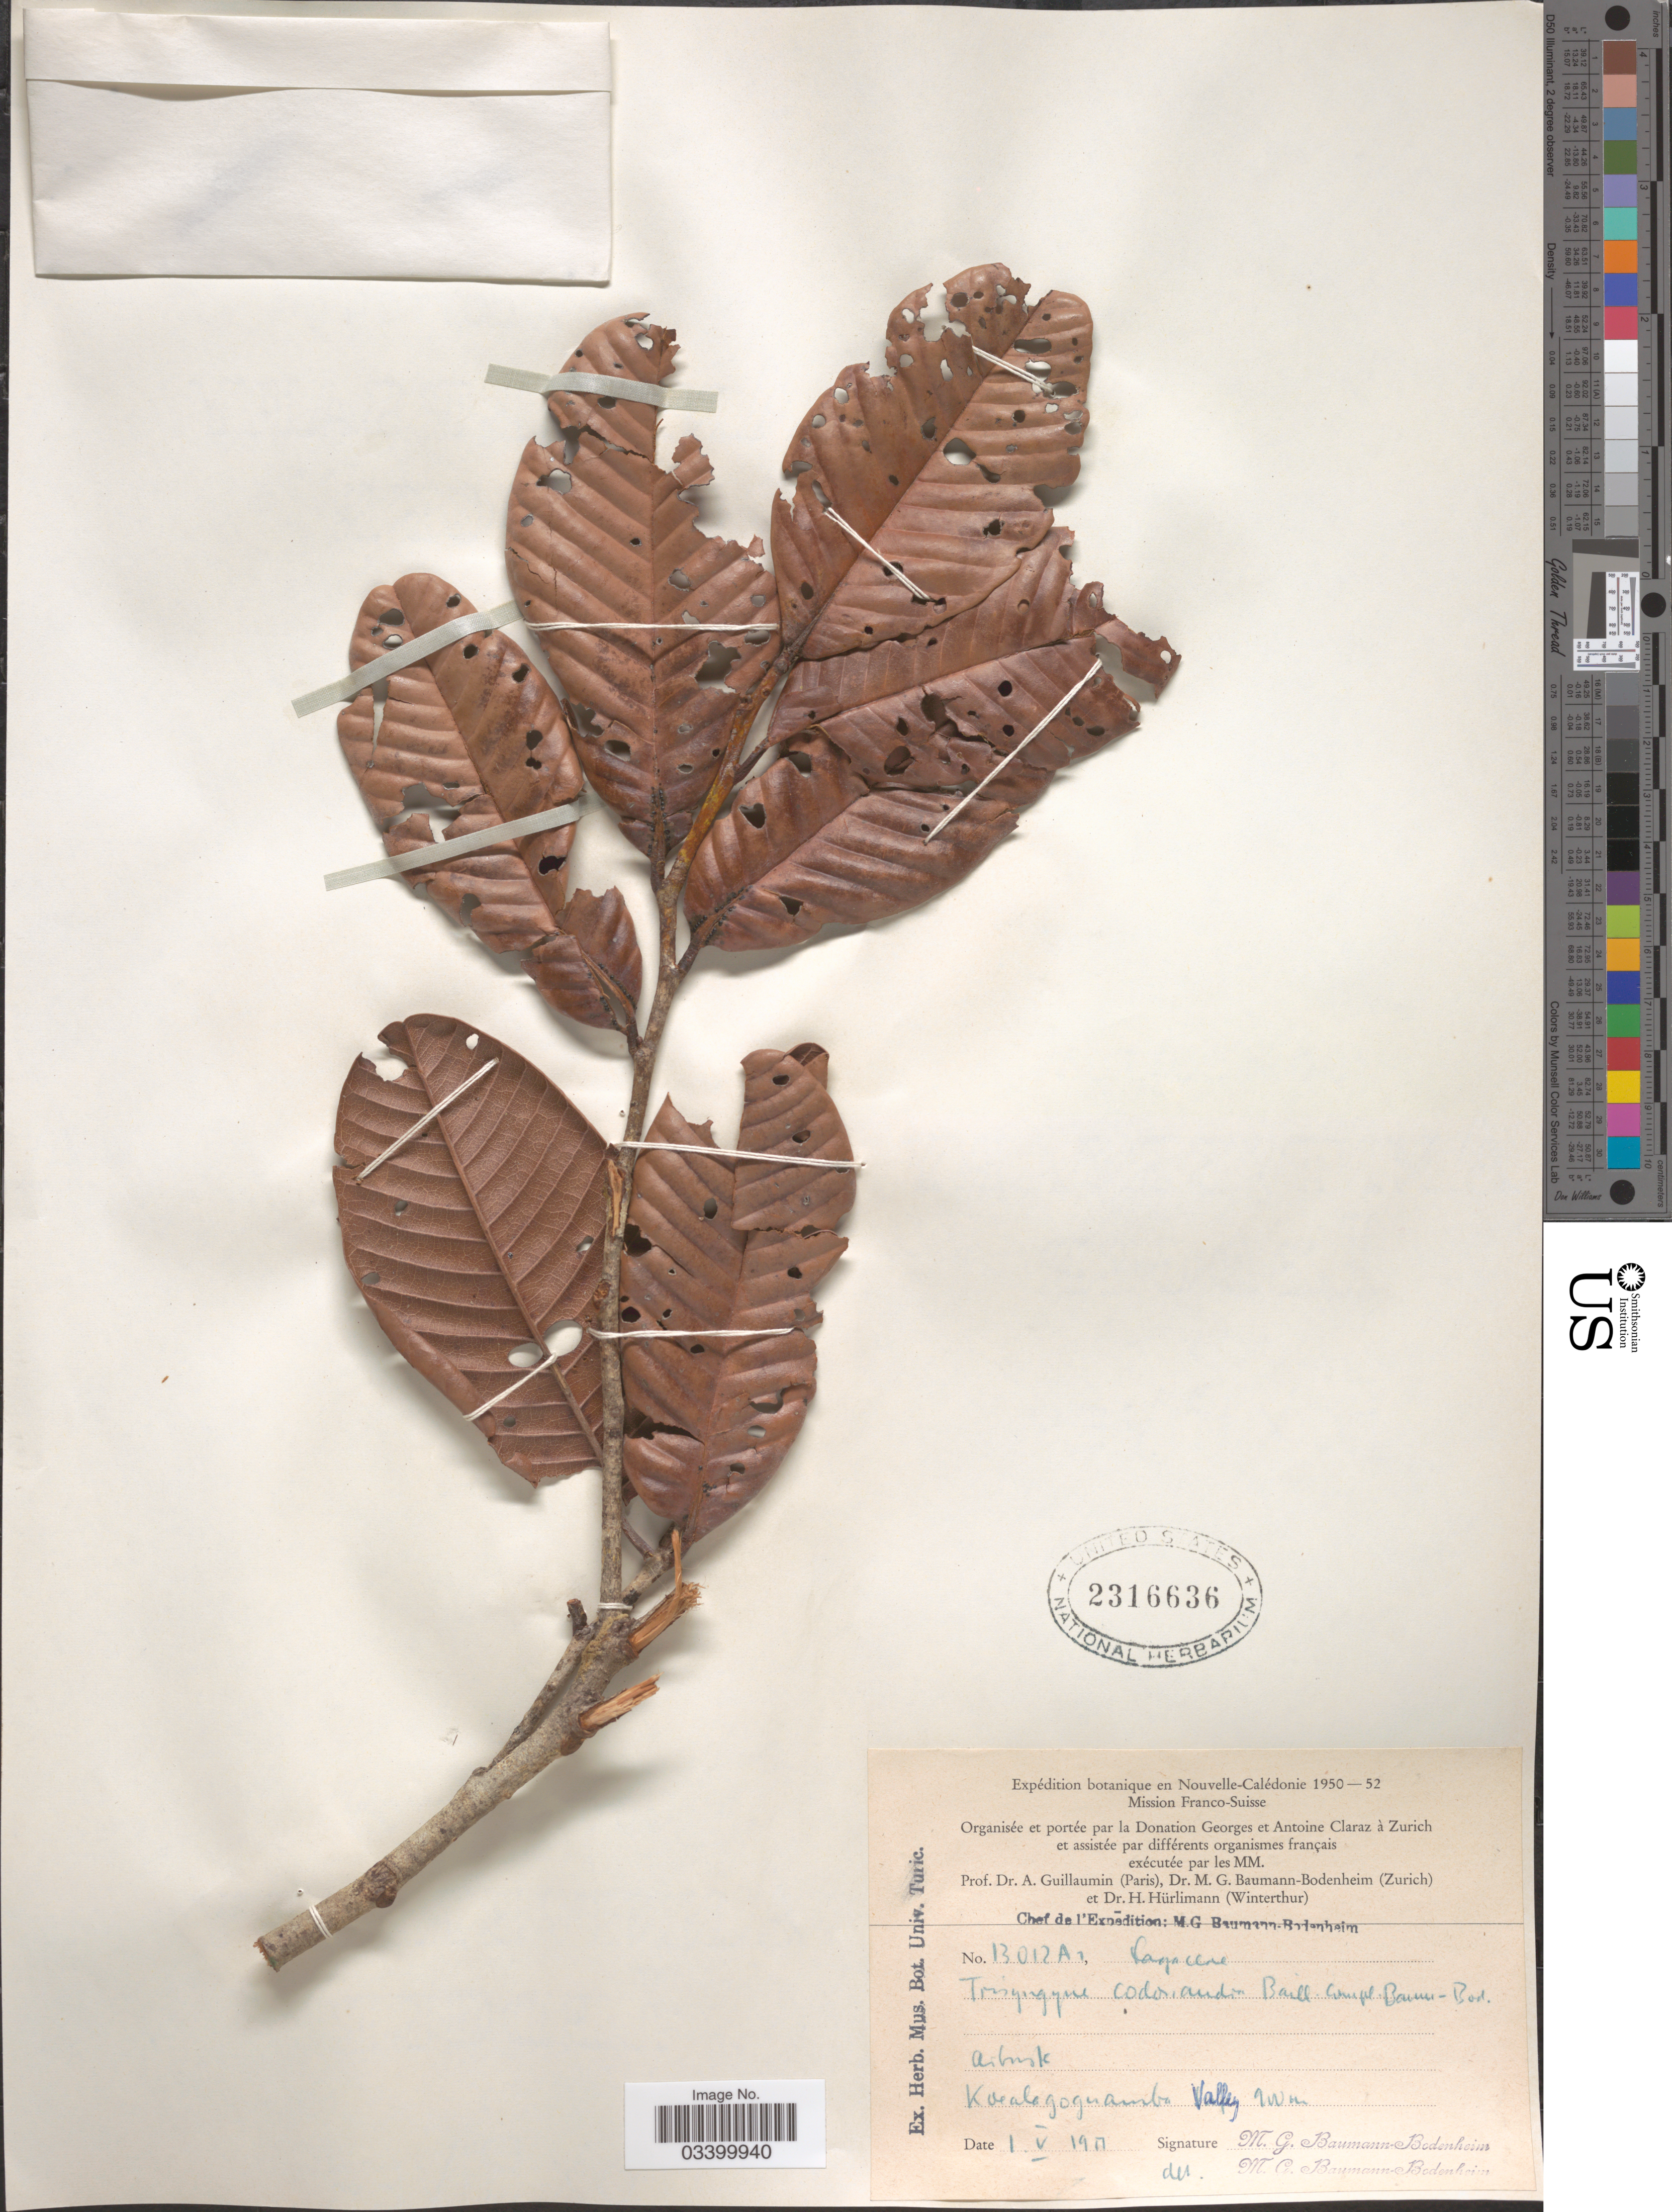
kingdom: Plantae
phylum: Tracheophyta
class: Magnoliopsida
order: Fagales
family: Nothofagaceae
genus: Nothofagus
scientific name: Nothofagus codonandra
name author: (Baill.) Steenis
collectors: M. G. Baumann-Bodenheim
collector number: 13012A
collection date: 1951-05-01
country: New Caledonia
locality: Nouvelle-Calédonie. Koealegoguamba [interpreted] Valley.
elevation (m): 900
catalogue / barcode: US 2316636